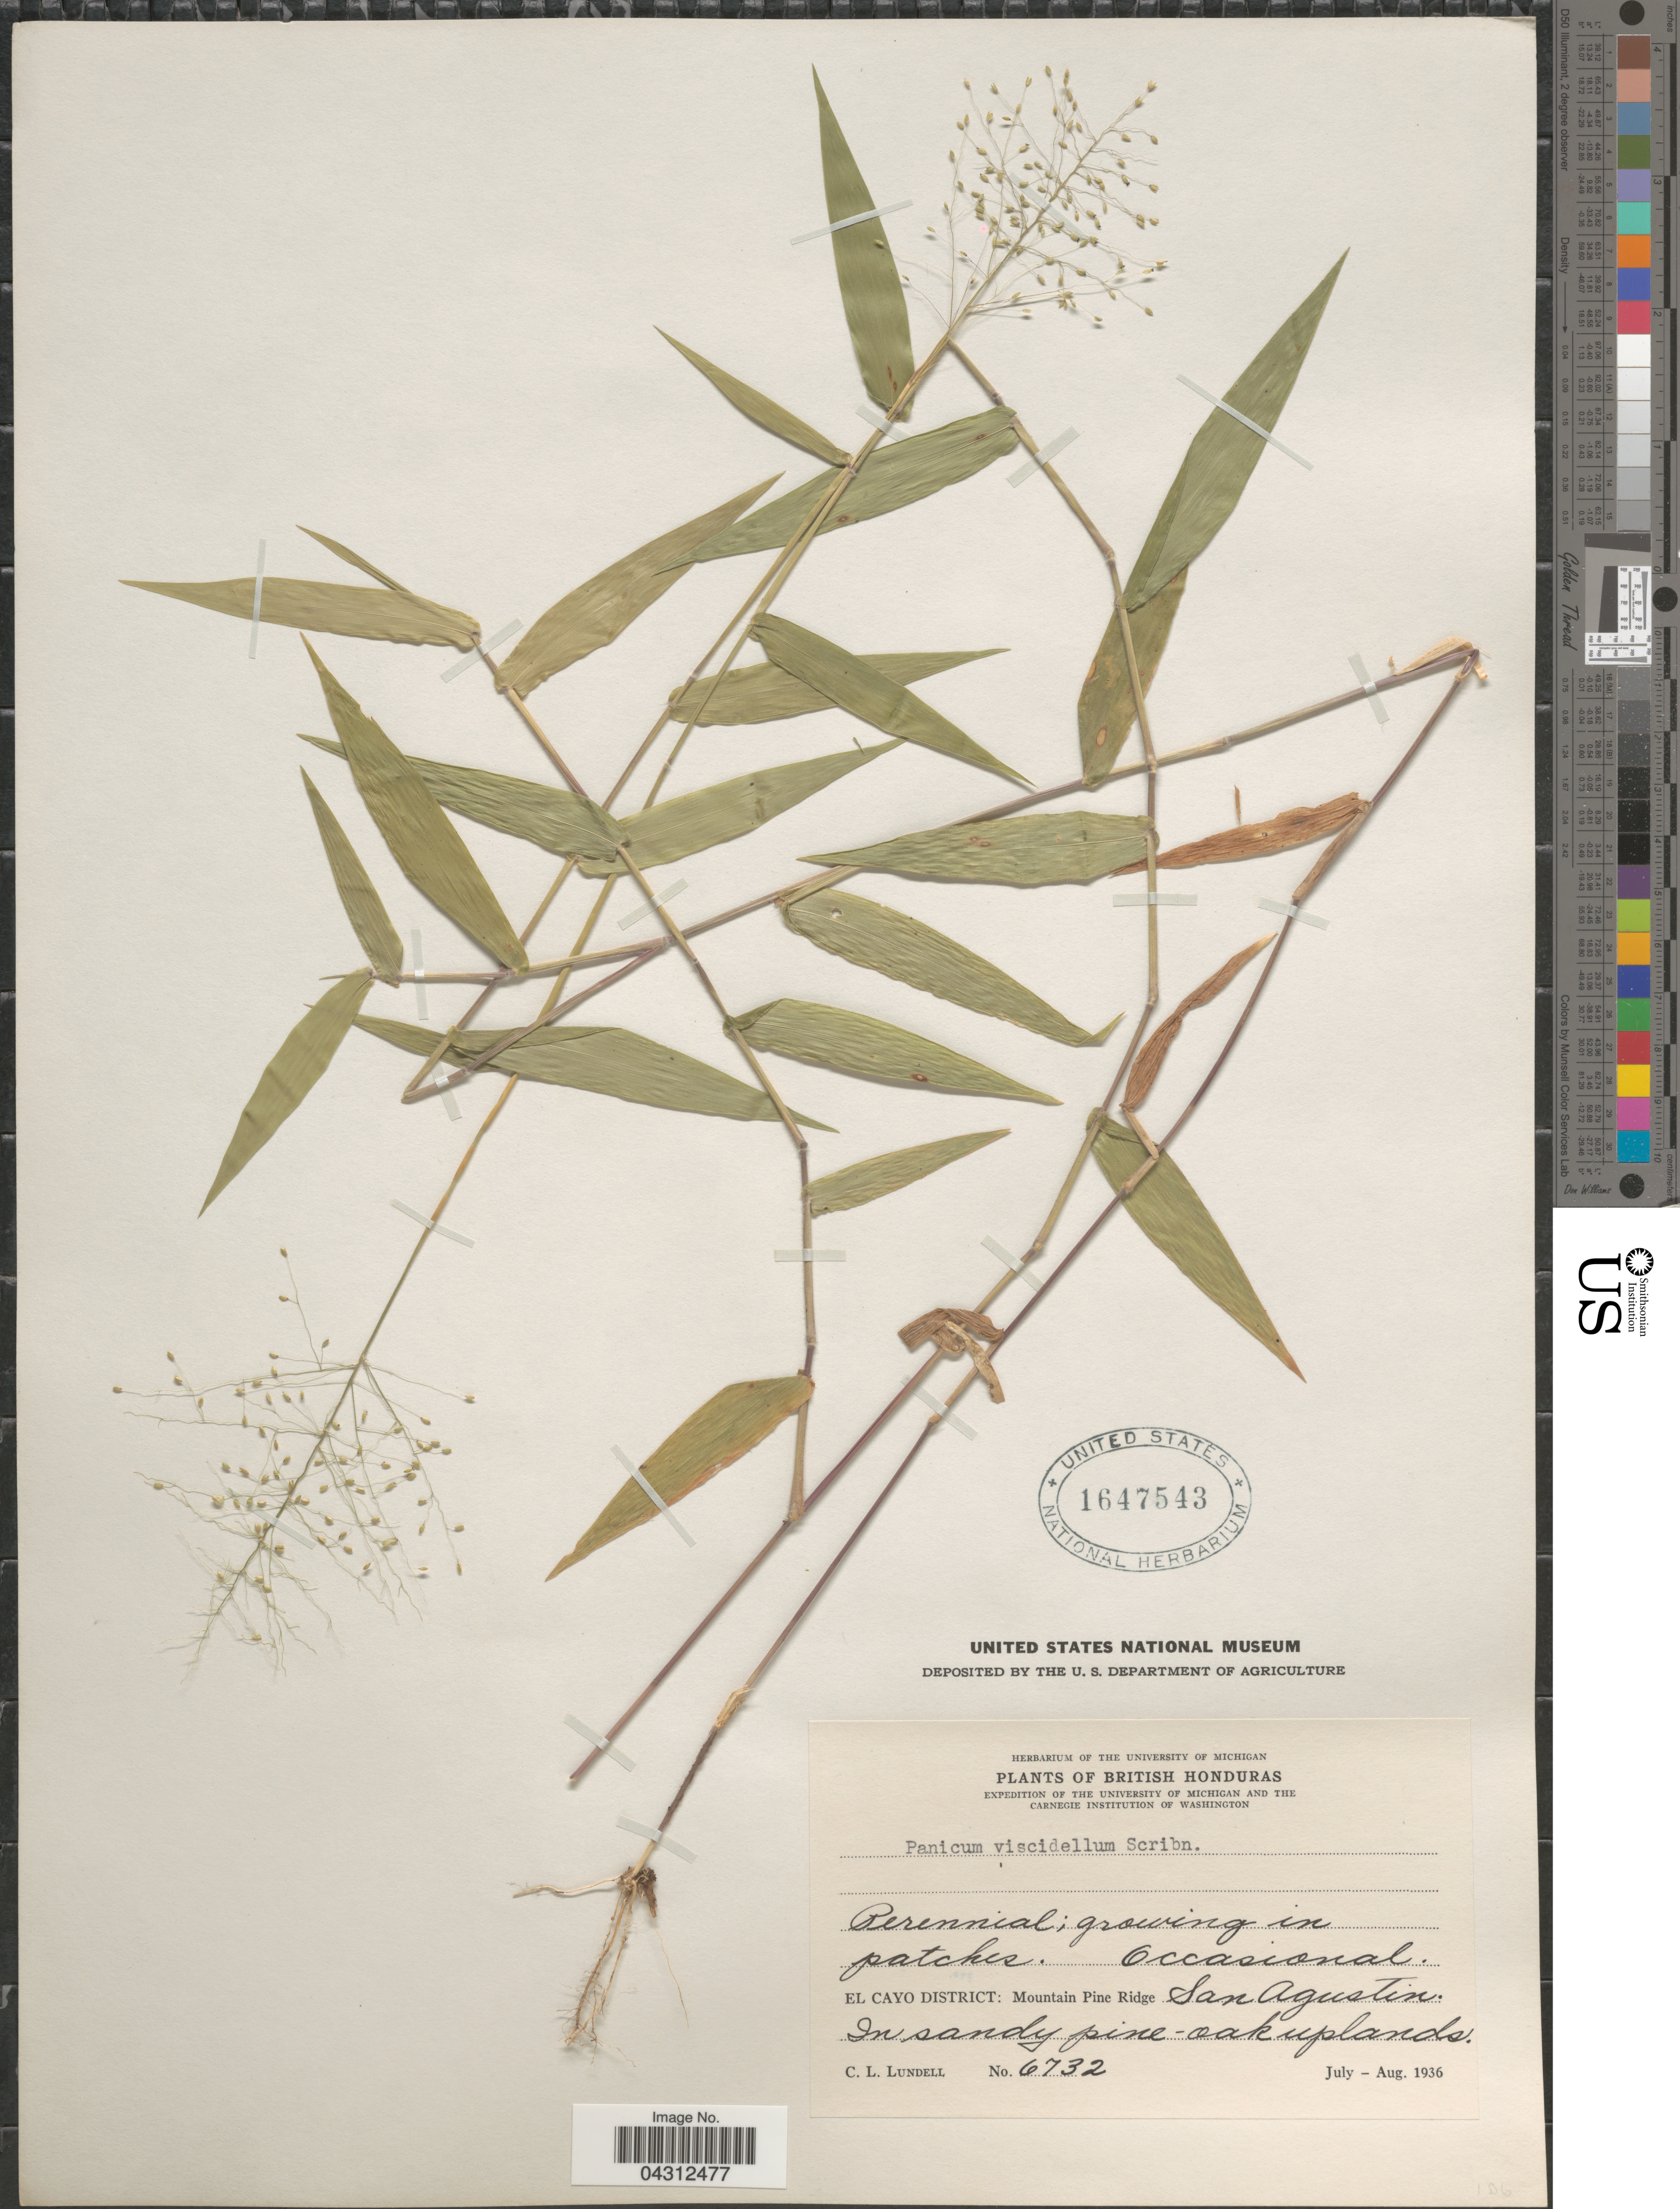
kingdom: Plantae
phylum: Tracheophyta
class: Liliopsida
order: Poales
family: Poaceae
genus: Dichanthelium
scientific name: Dichanthelium viscidellum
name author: (Scribn.) Gould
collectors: C. L. Lundell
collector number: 6732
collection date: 1936-07/1936-08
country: Belize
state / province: Cayo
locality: British Honduras. Expedition of the University of Michigan and the Carnegie Institution of Washington. El Cayo District: Mountain Pine Ridge. San Agustin.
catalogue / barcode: US 1647543